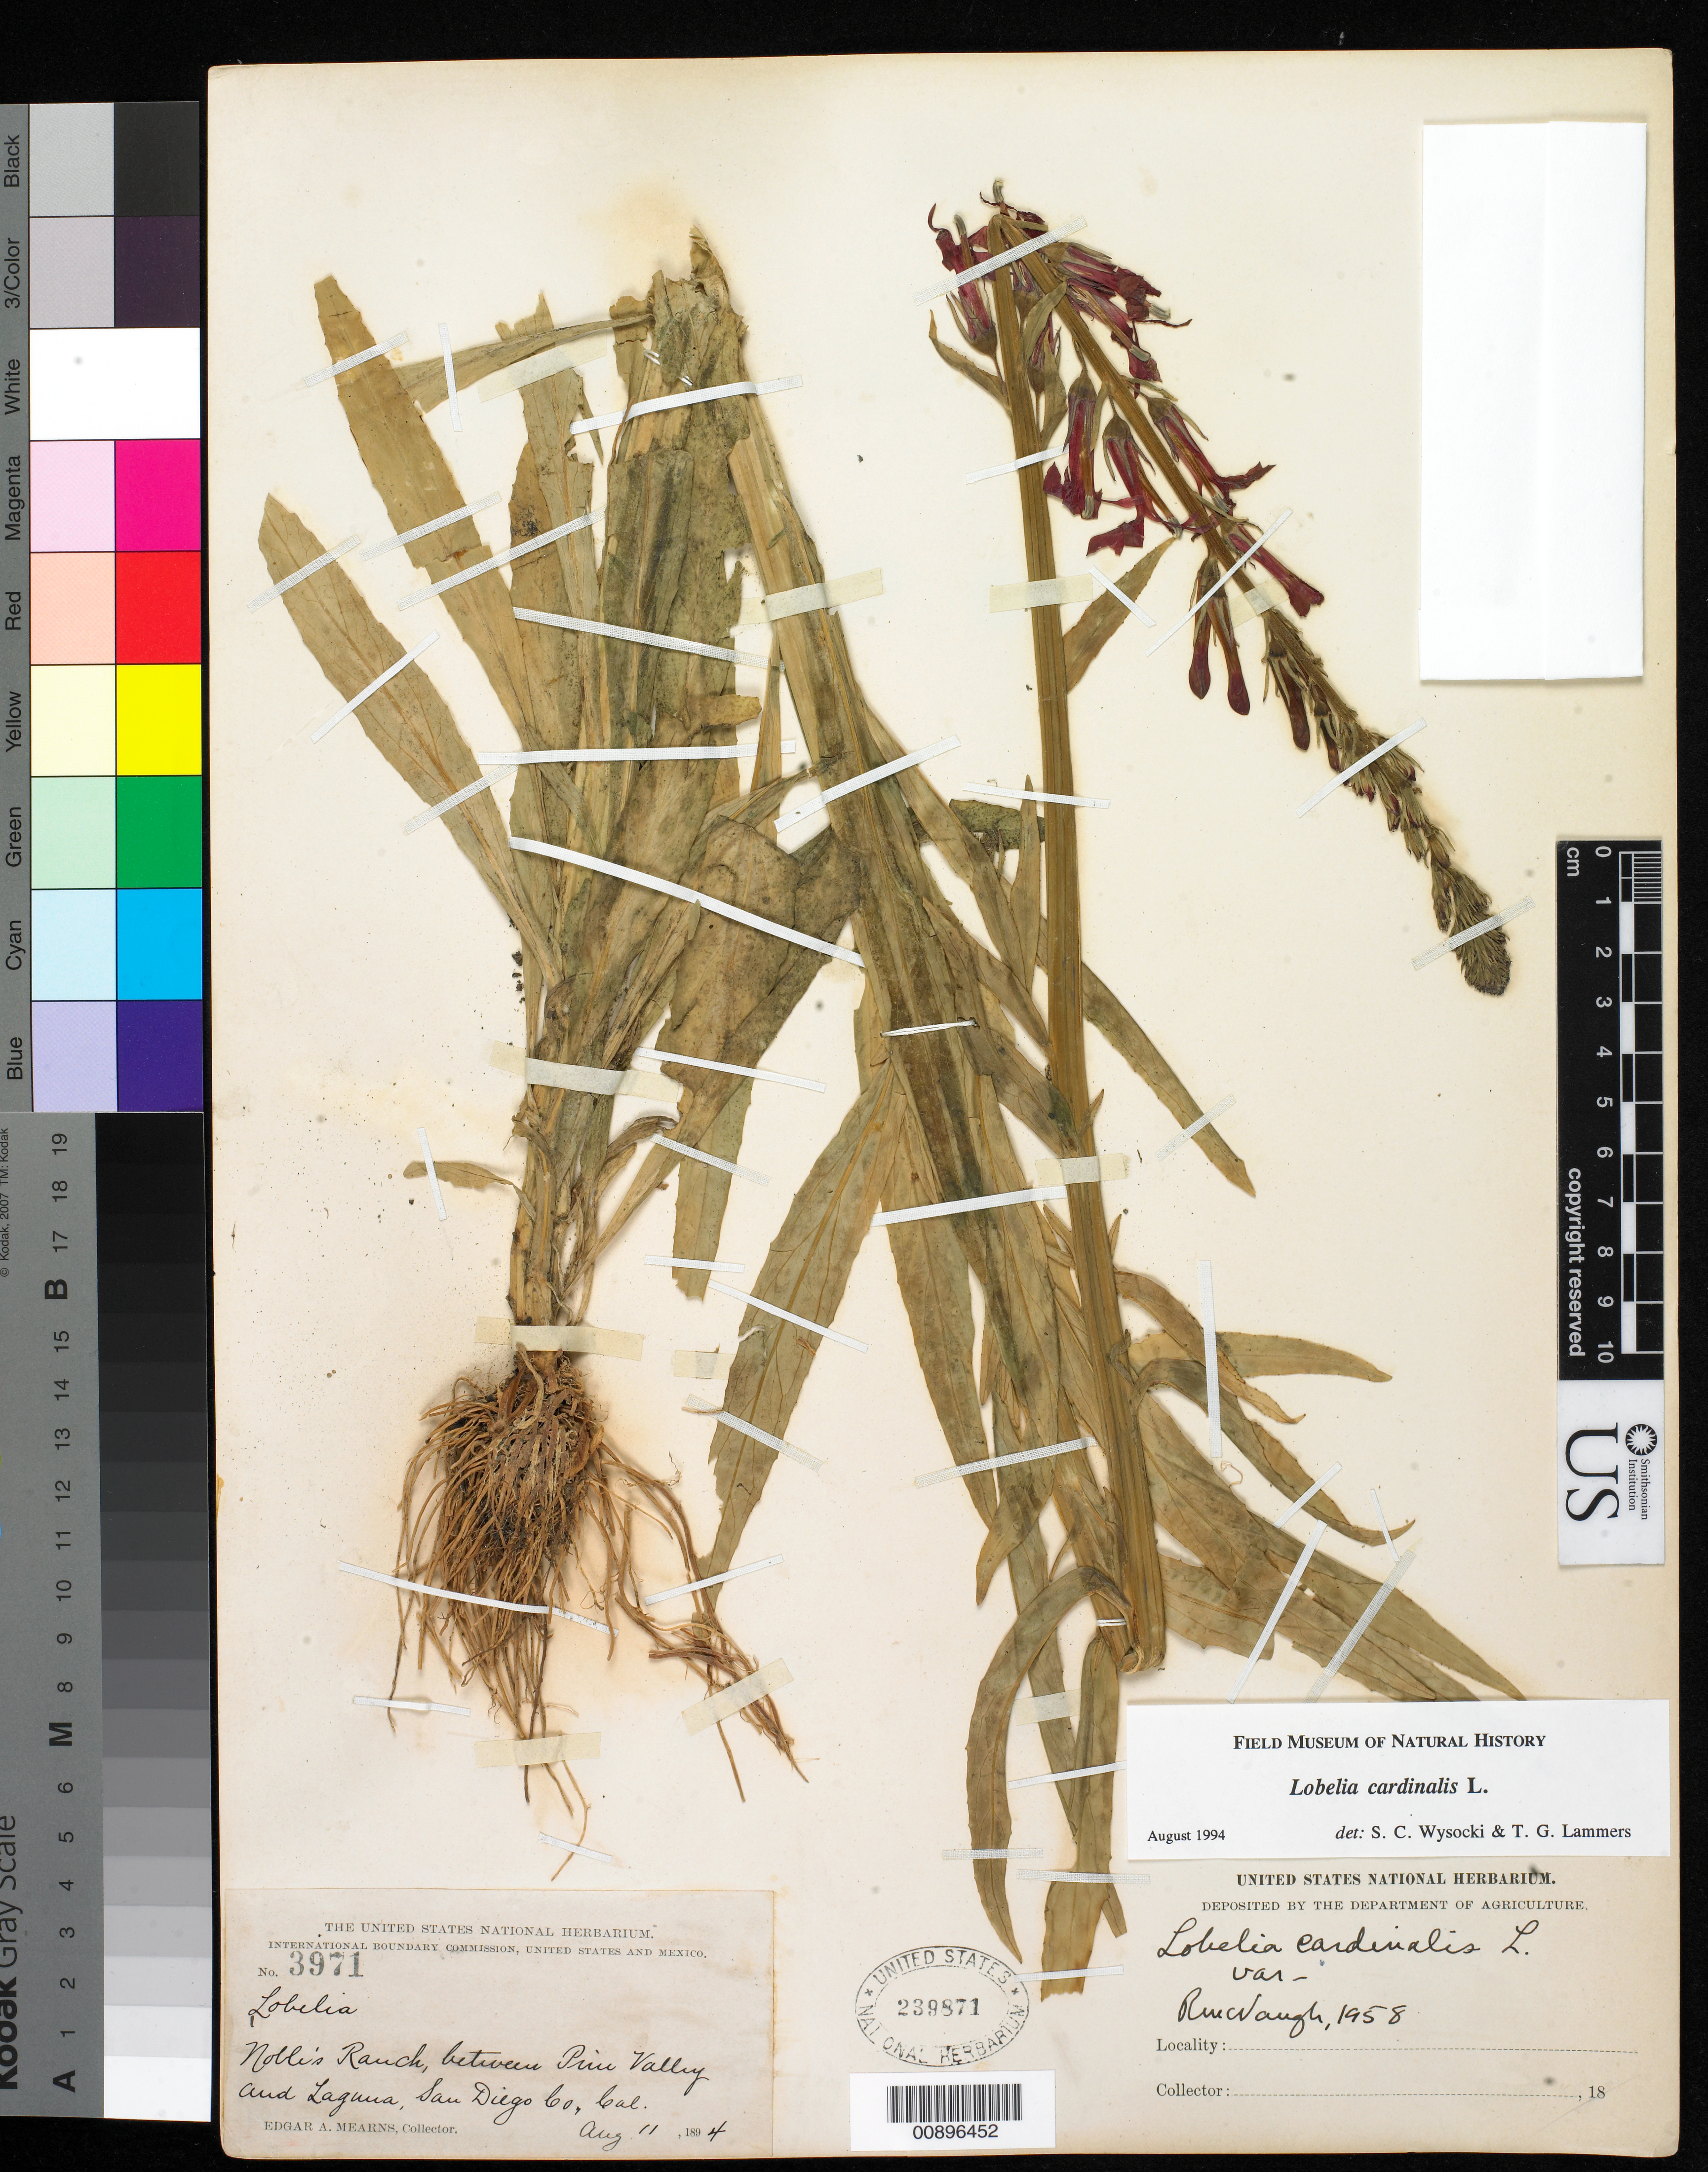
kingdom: Plantae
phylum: Tracheophyta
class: Magnoliopsida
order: Asterales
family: Campanulaceae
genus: Lobelia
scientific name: Lobelia cardinalis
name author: L.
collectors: E. A. Mearns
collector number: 3971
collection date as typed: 11 Aug 1894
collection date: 1894-08-11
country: United States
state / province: California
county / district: San Diego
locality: Noble's Ranch, between Pine Valley and Laguna, San Diego County, California.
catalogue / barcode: US 239871